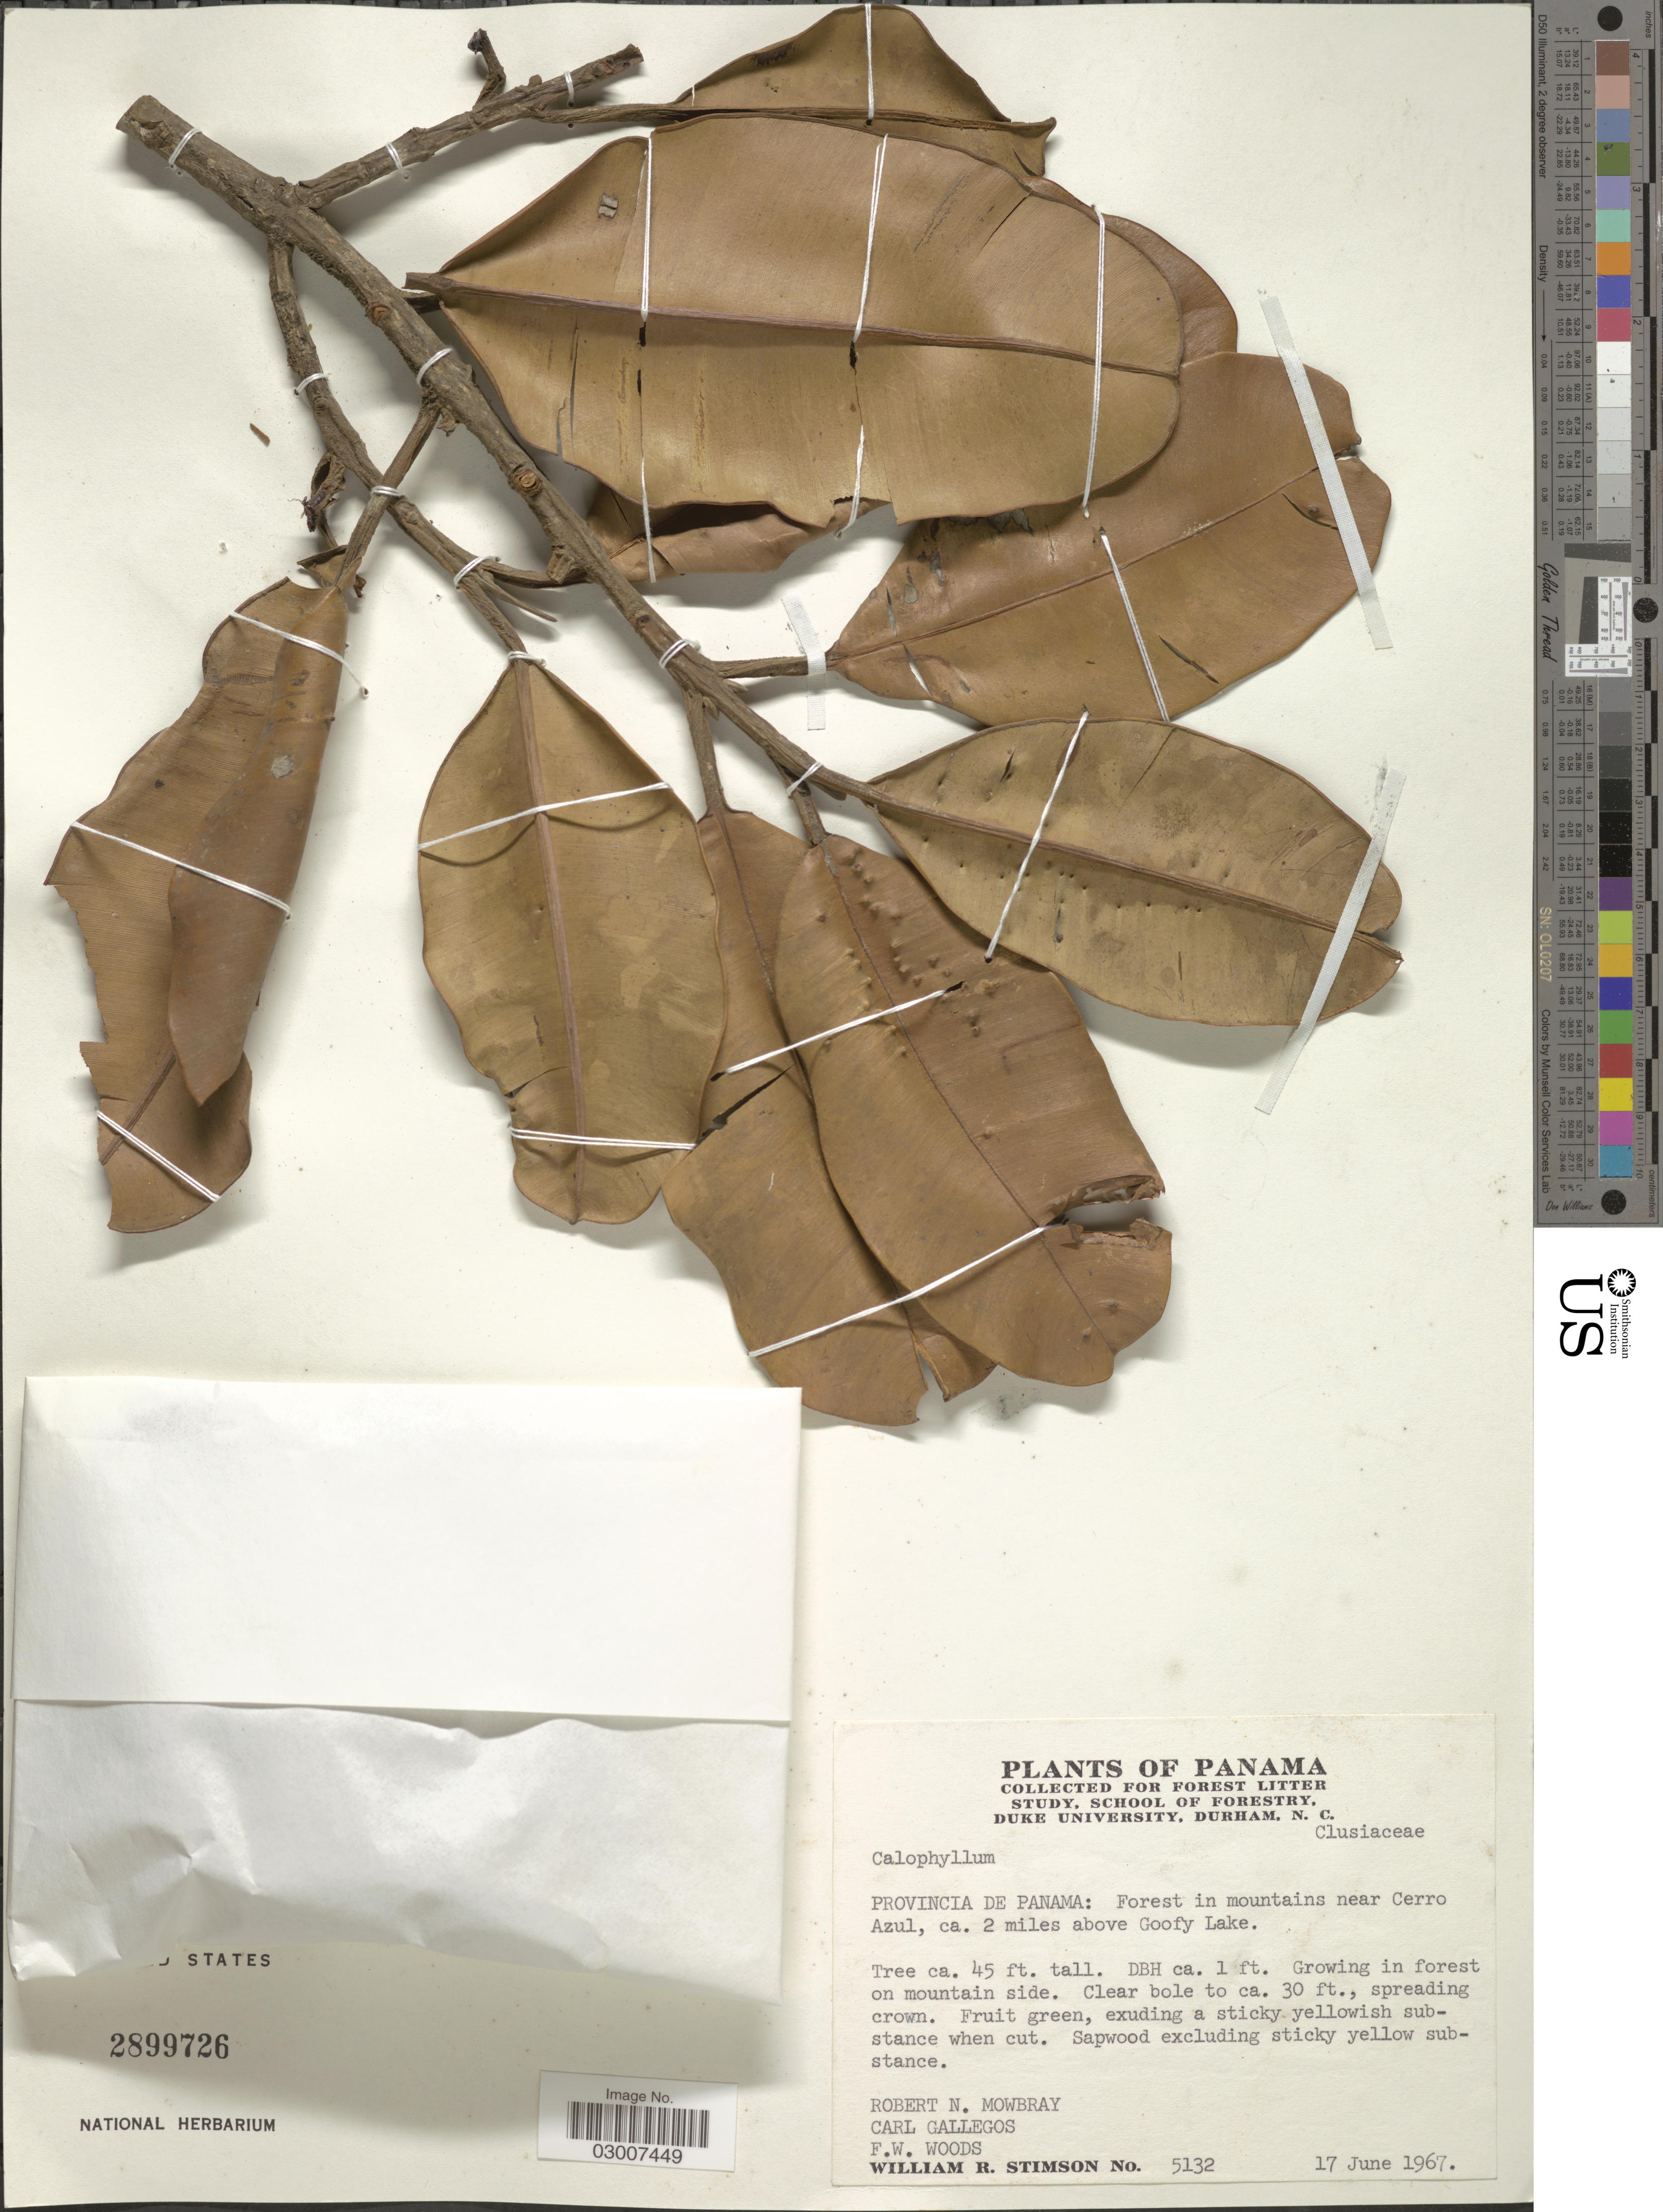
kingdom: Plantae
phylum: Tracheophyta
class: Magnoliopsida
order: Malpighiales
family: Calophyllaceae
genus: Calophyllum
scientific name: Calophyllum brasiliense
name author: Cambess.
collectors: R. Mowbray, C. Gallegos, F. W. Woods & W. R. Stimson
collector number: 5132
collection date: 1967-06-17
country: Panama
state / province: Panamá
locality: Forest in mountains near Cerro Azul, ca. 2 miles above Goofy Lake.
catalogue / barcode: US 2899726